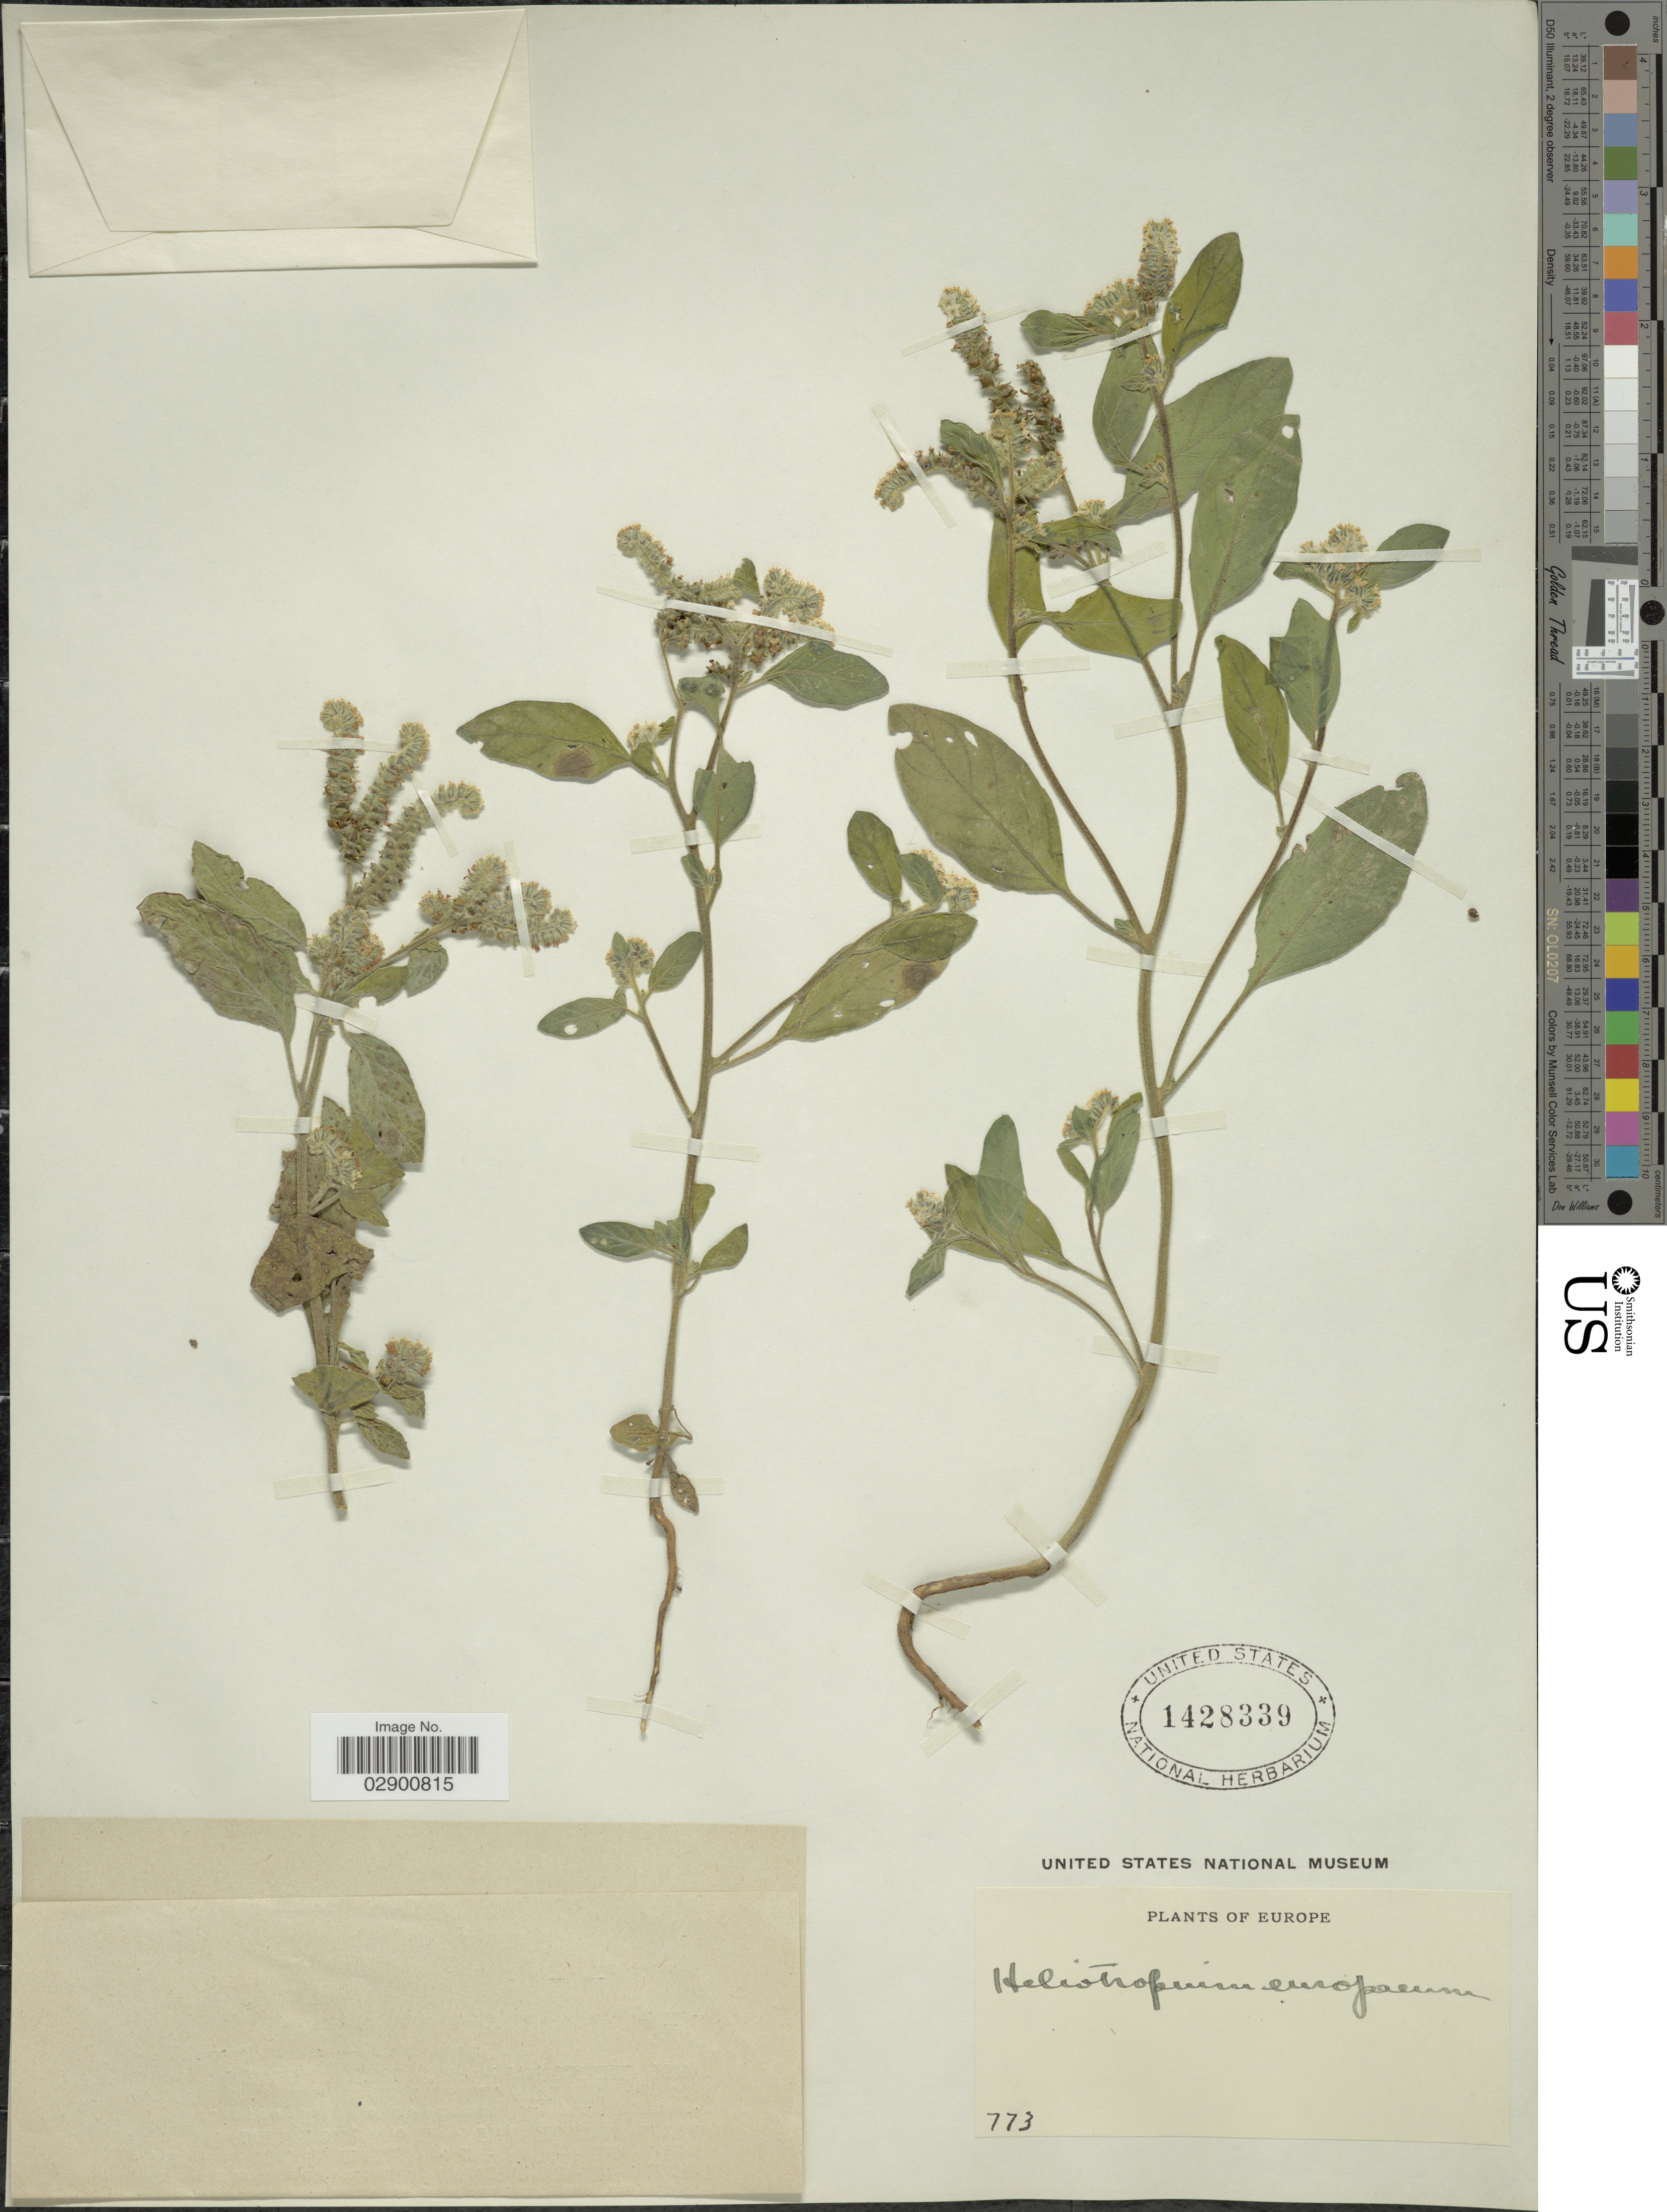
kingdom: Plantae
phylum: Tracheophyta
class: Magnoliopsida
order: Boraginales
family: Heliotropiaceae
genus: Heliotropium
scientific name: Heliotropium europaeum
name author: L.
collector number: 773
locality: Europe.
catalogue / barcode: US 1428339